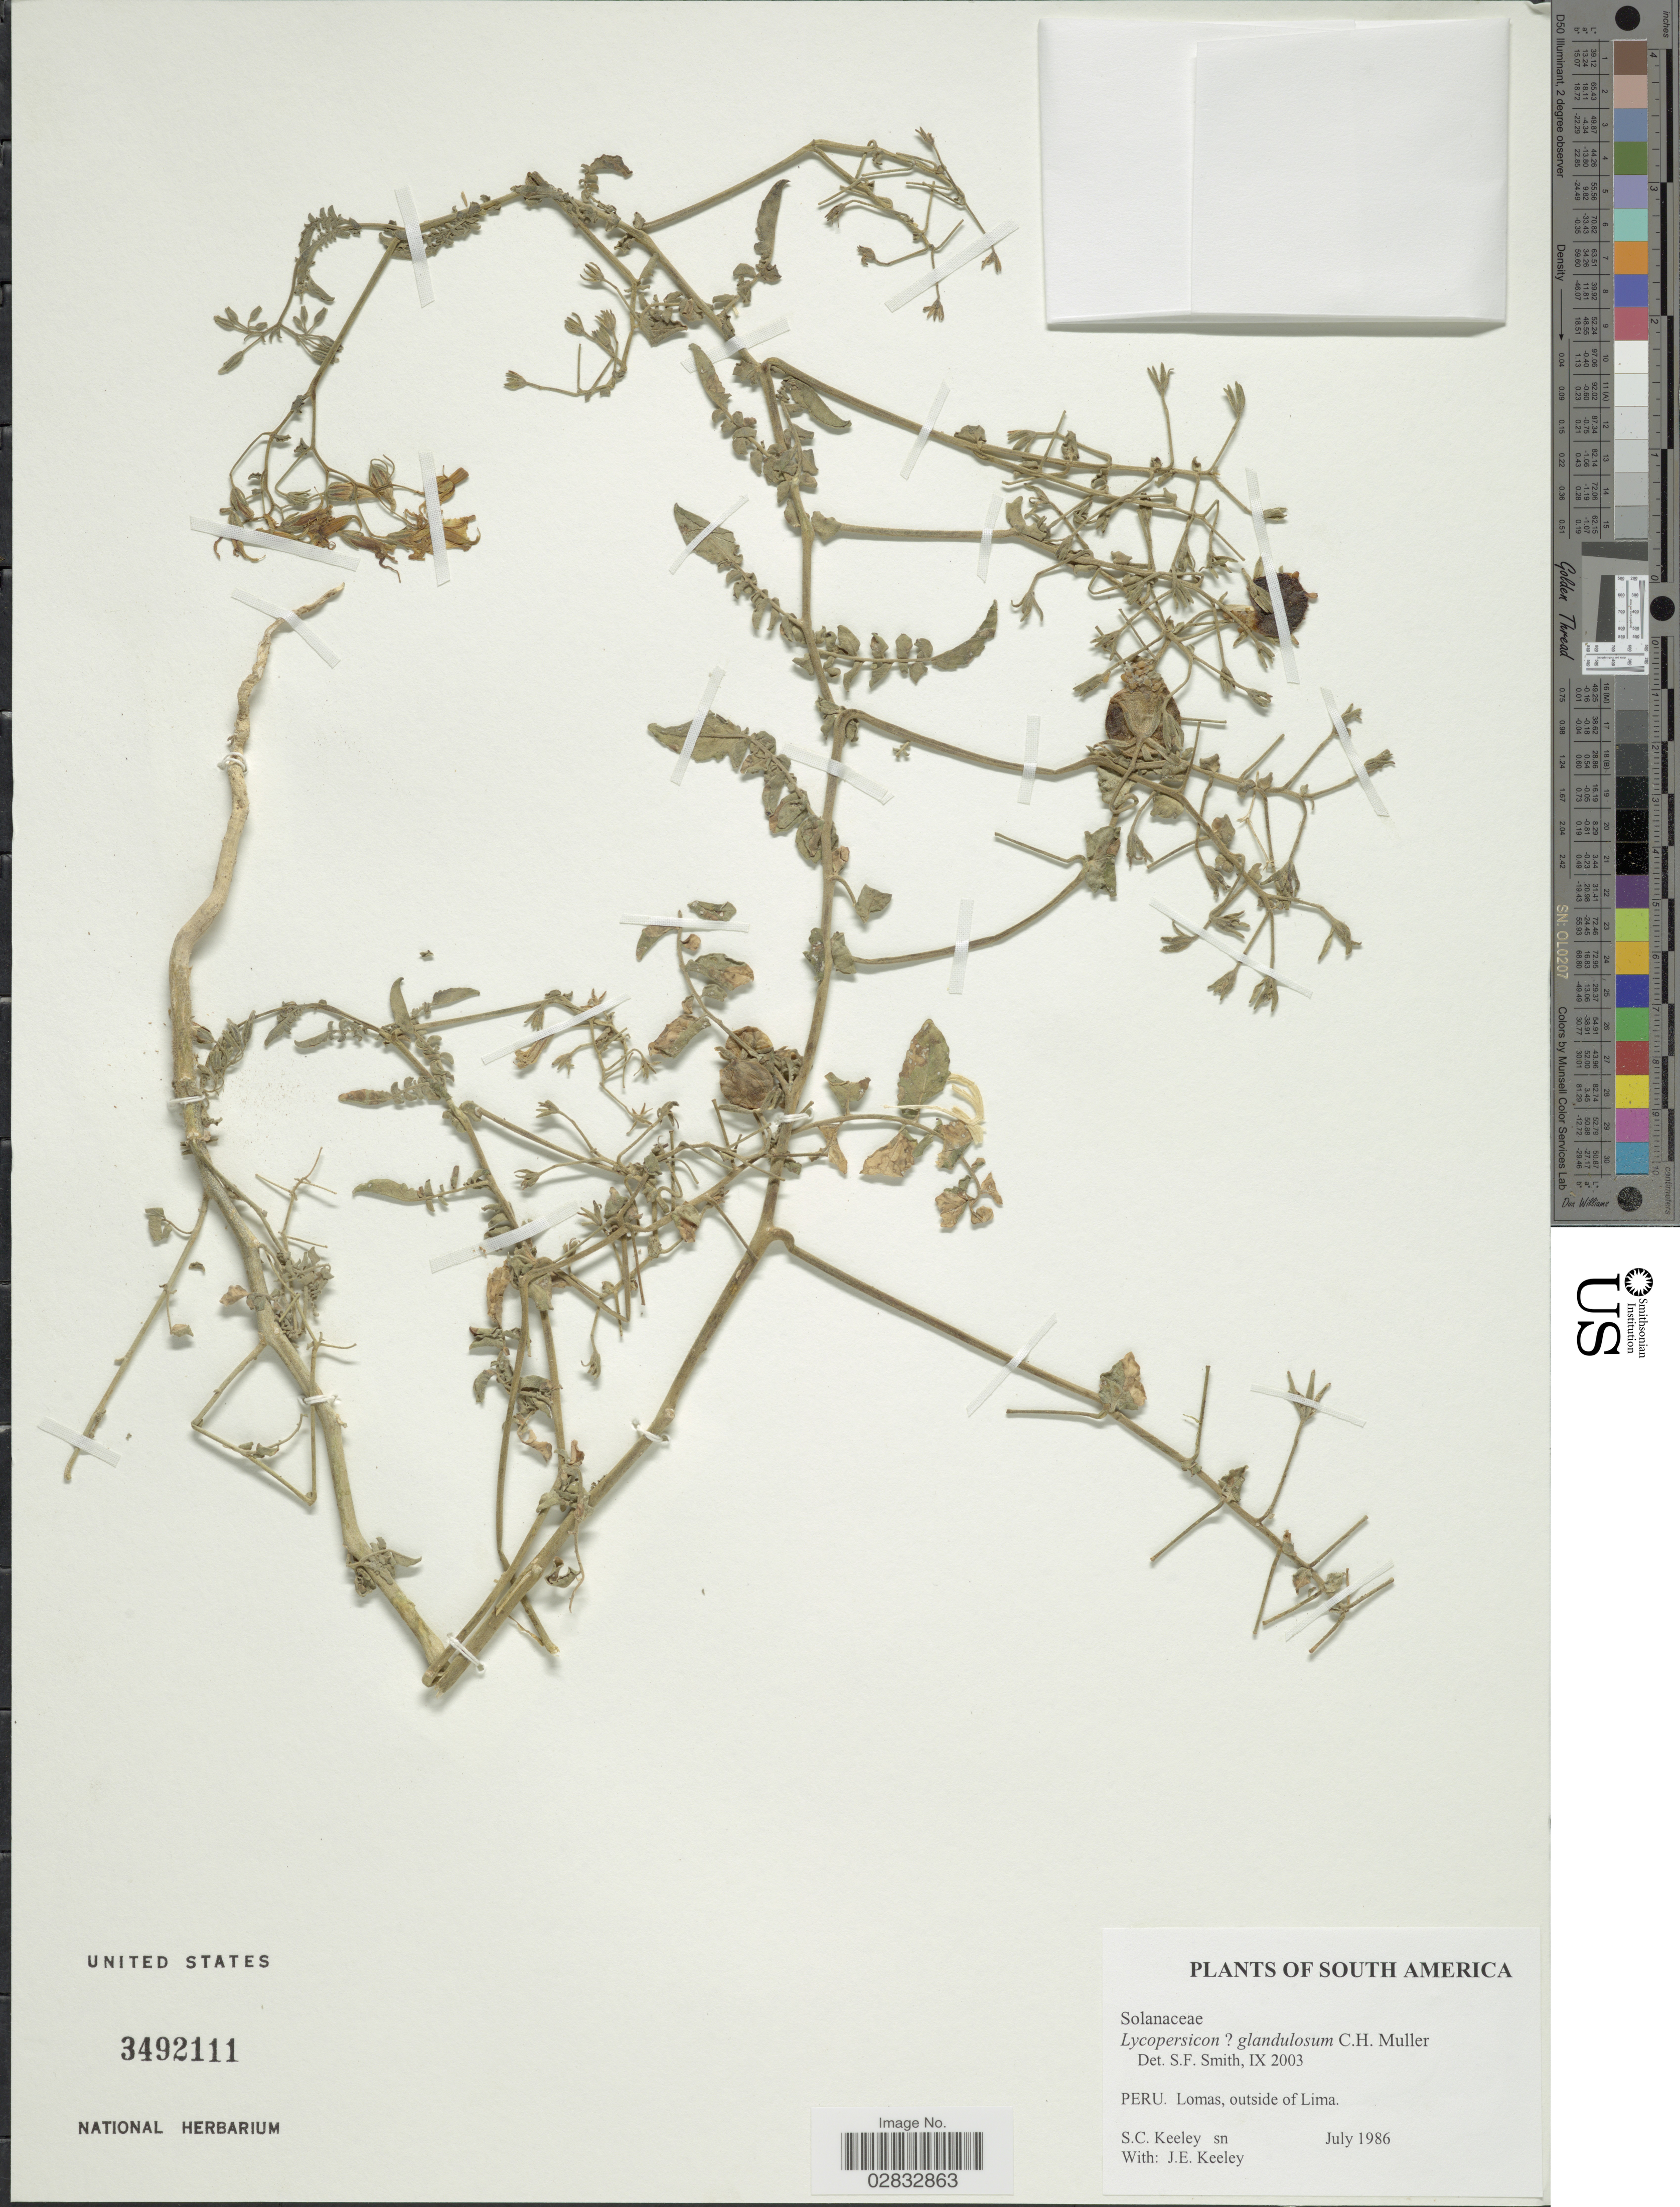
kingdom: Plantae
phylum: Tracheophyta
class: Magnoliopsida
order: Solanales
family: Solanaceae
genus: Solanum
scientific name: Solanum corneliomulleri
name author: J.F. Macbr.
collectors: S. C. Keeley & J. E. Keeley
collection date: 1986-07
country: Peru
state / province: Lima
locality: Lomas, outside of Lima.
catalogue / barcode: US 3492111